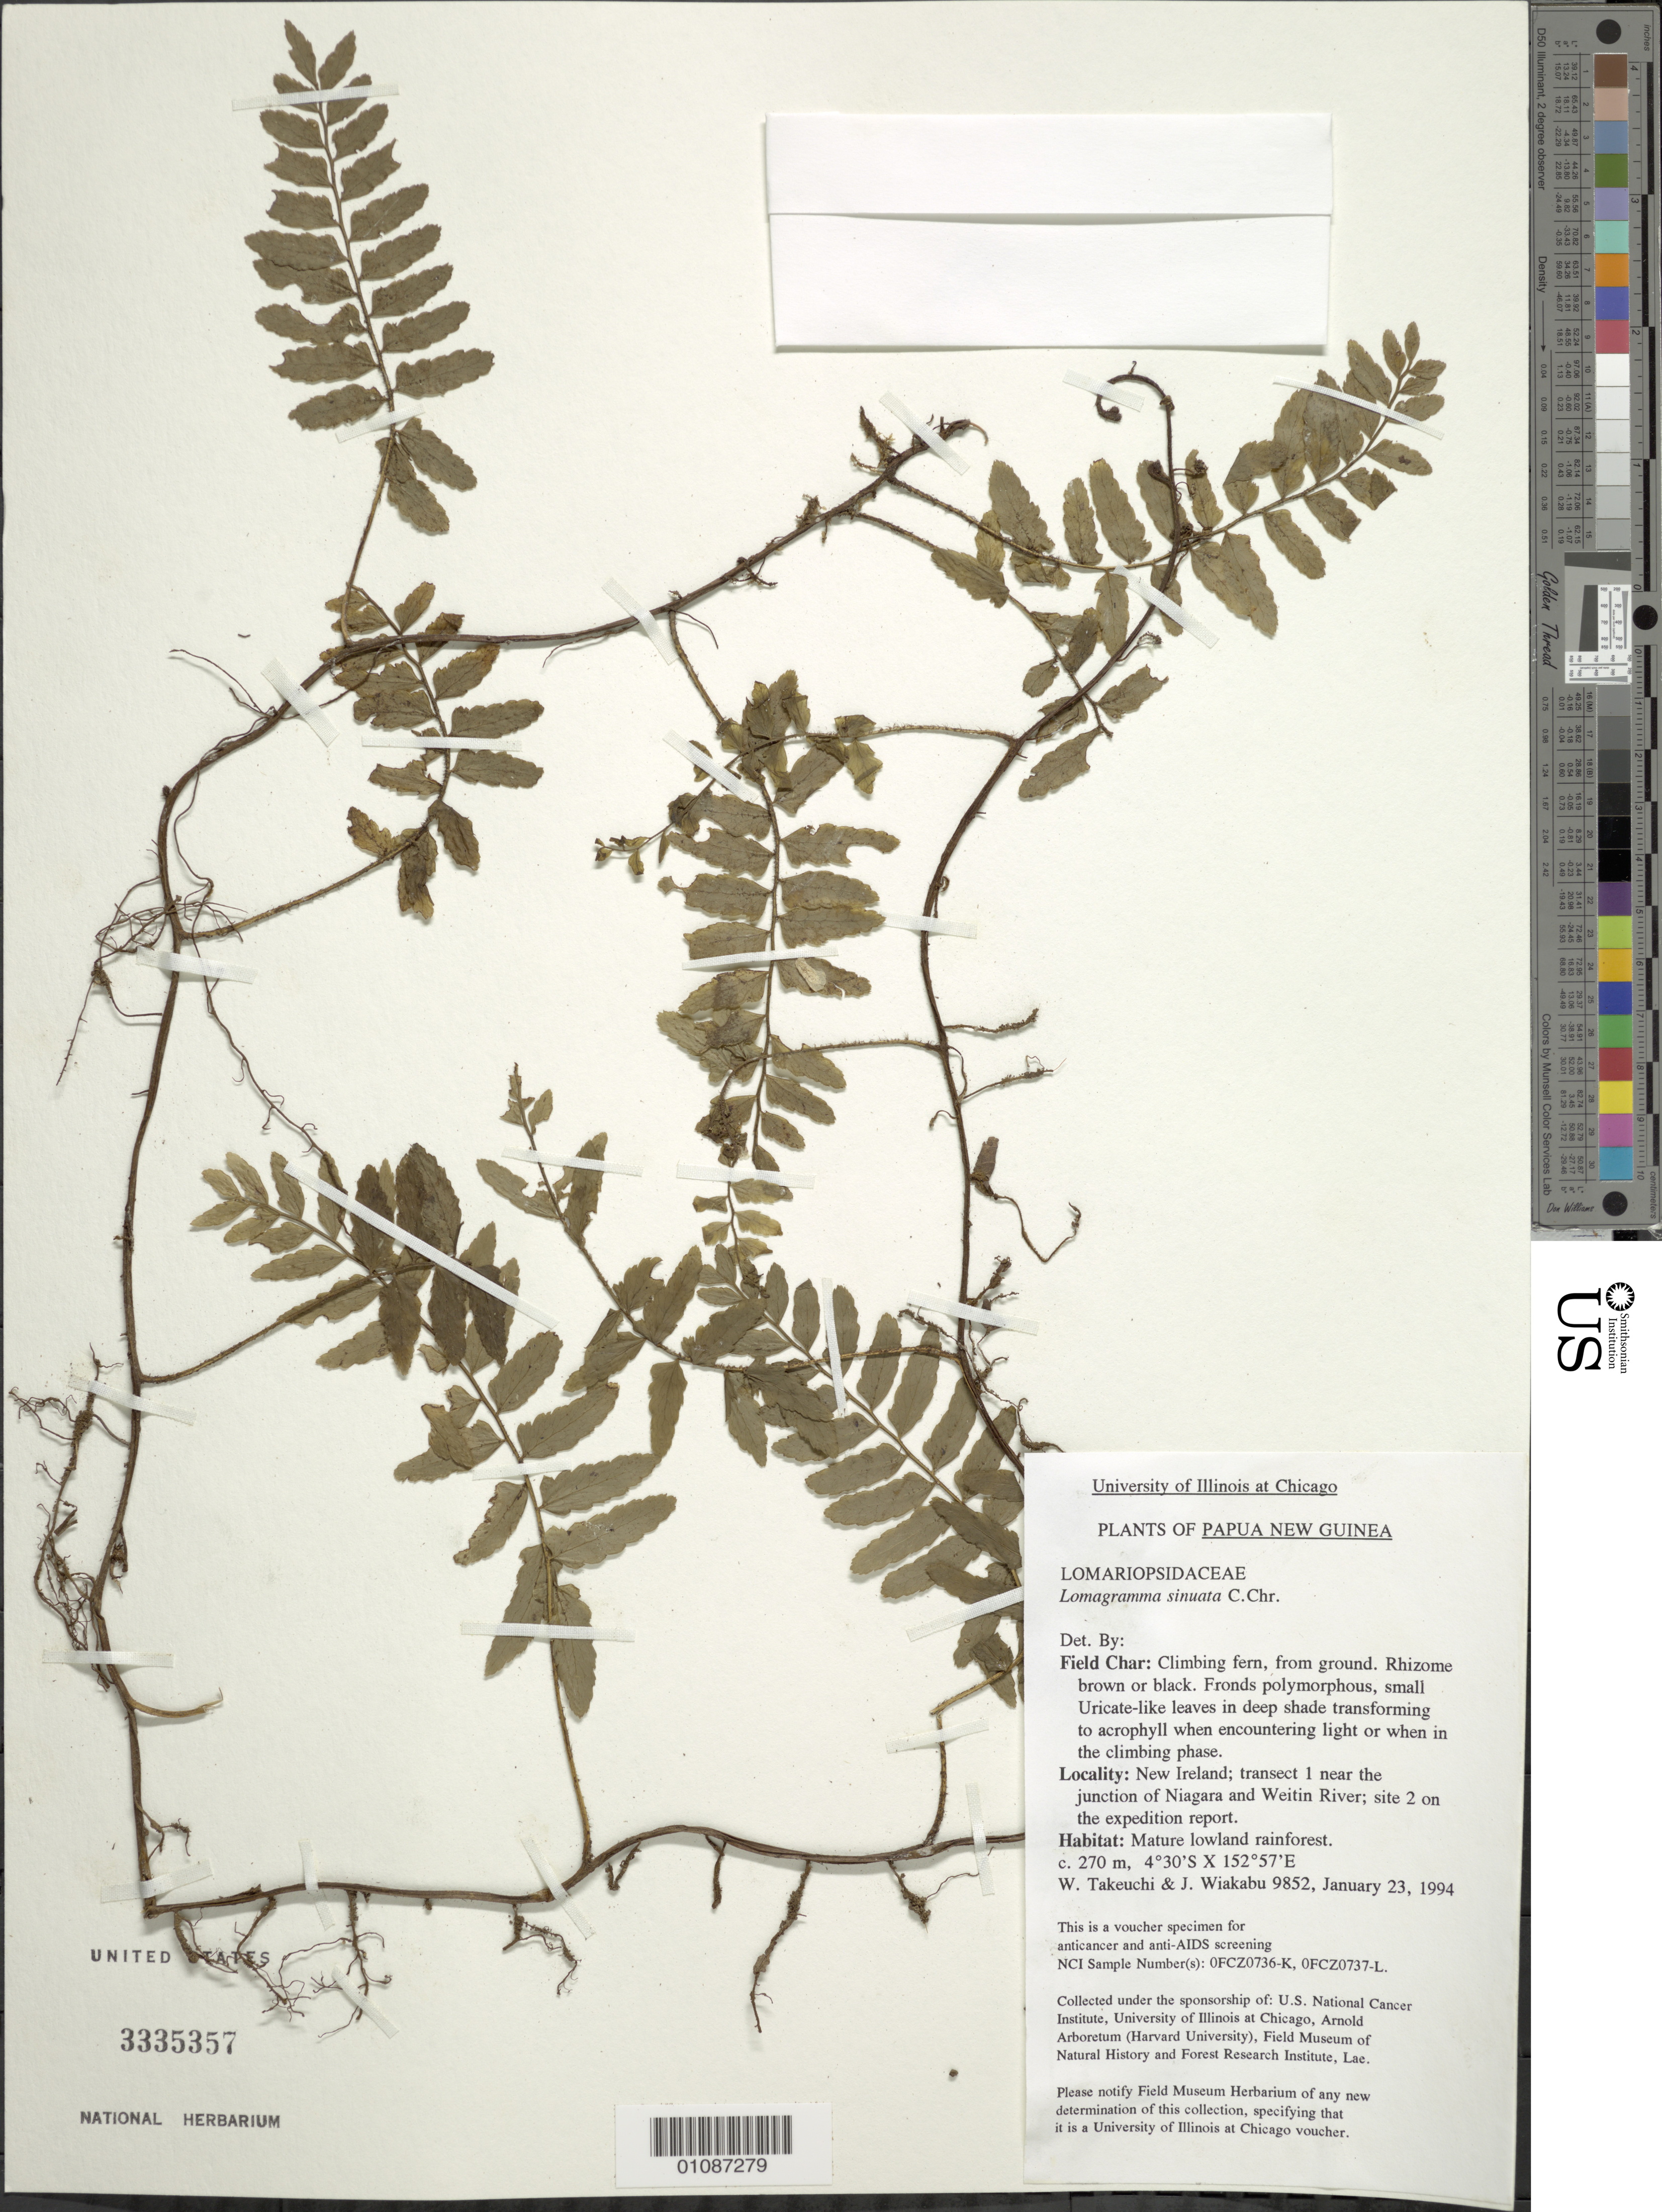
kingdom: Plantae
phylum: Tracheophyta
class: Polypodiopsida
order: Polypodiales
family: Dryopteridaceae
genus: Lomagramma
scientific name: Lomagramma sinuata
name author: C. Chr.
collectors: W. Takeuchi & J. Wiakabu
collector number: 9852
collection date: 1994-01-23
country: Papua New Guinea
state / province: New Ireland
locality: Transect 1 near the junction of Niagara and Weitin River; site 2 on the expedition report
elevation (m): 270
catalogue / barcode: US 3335357